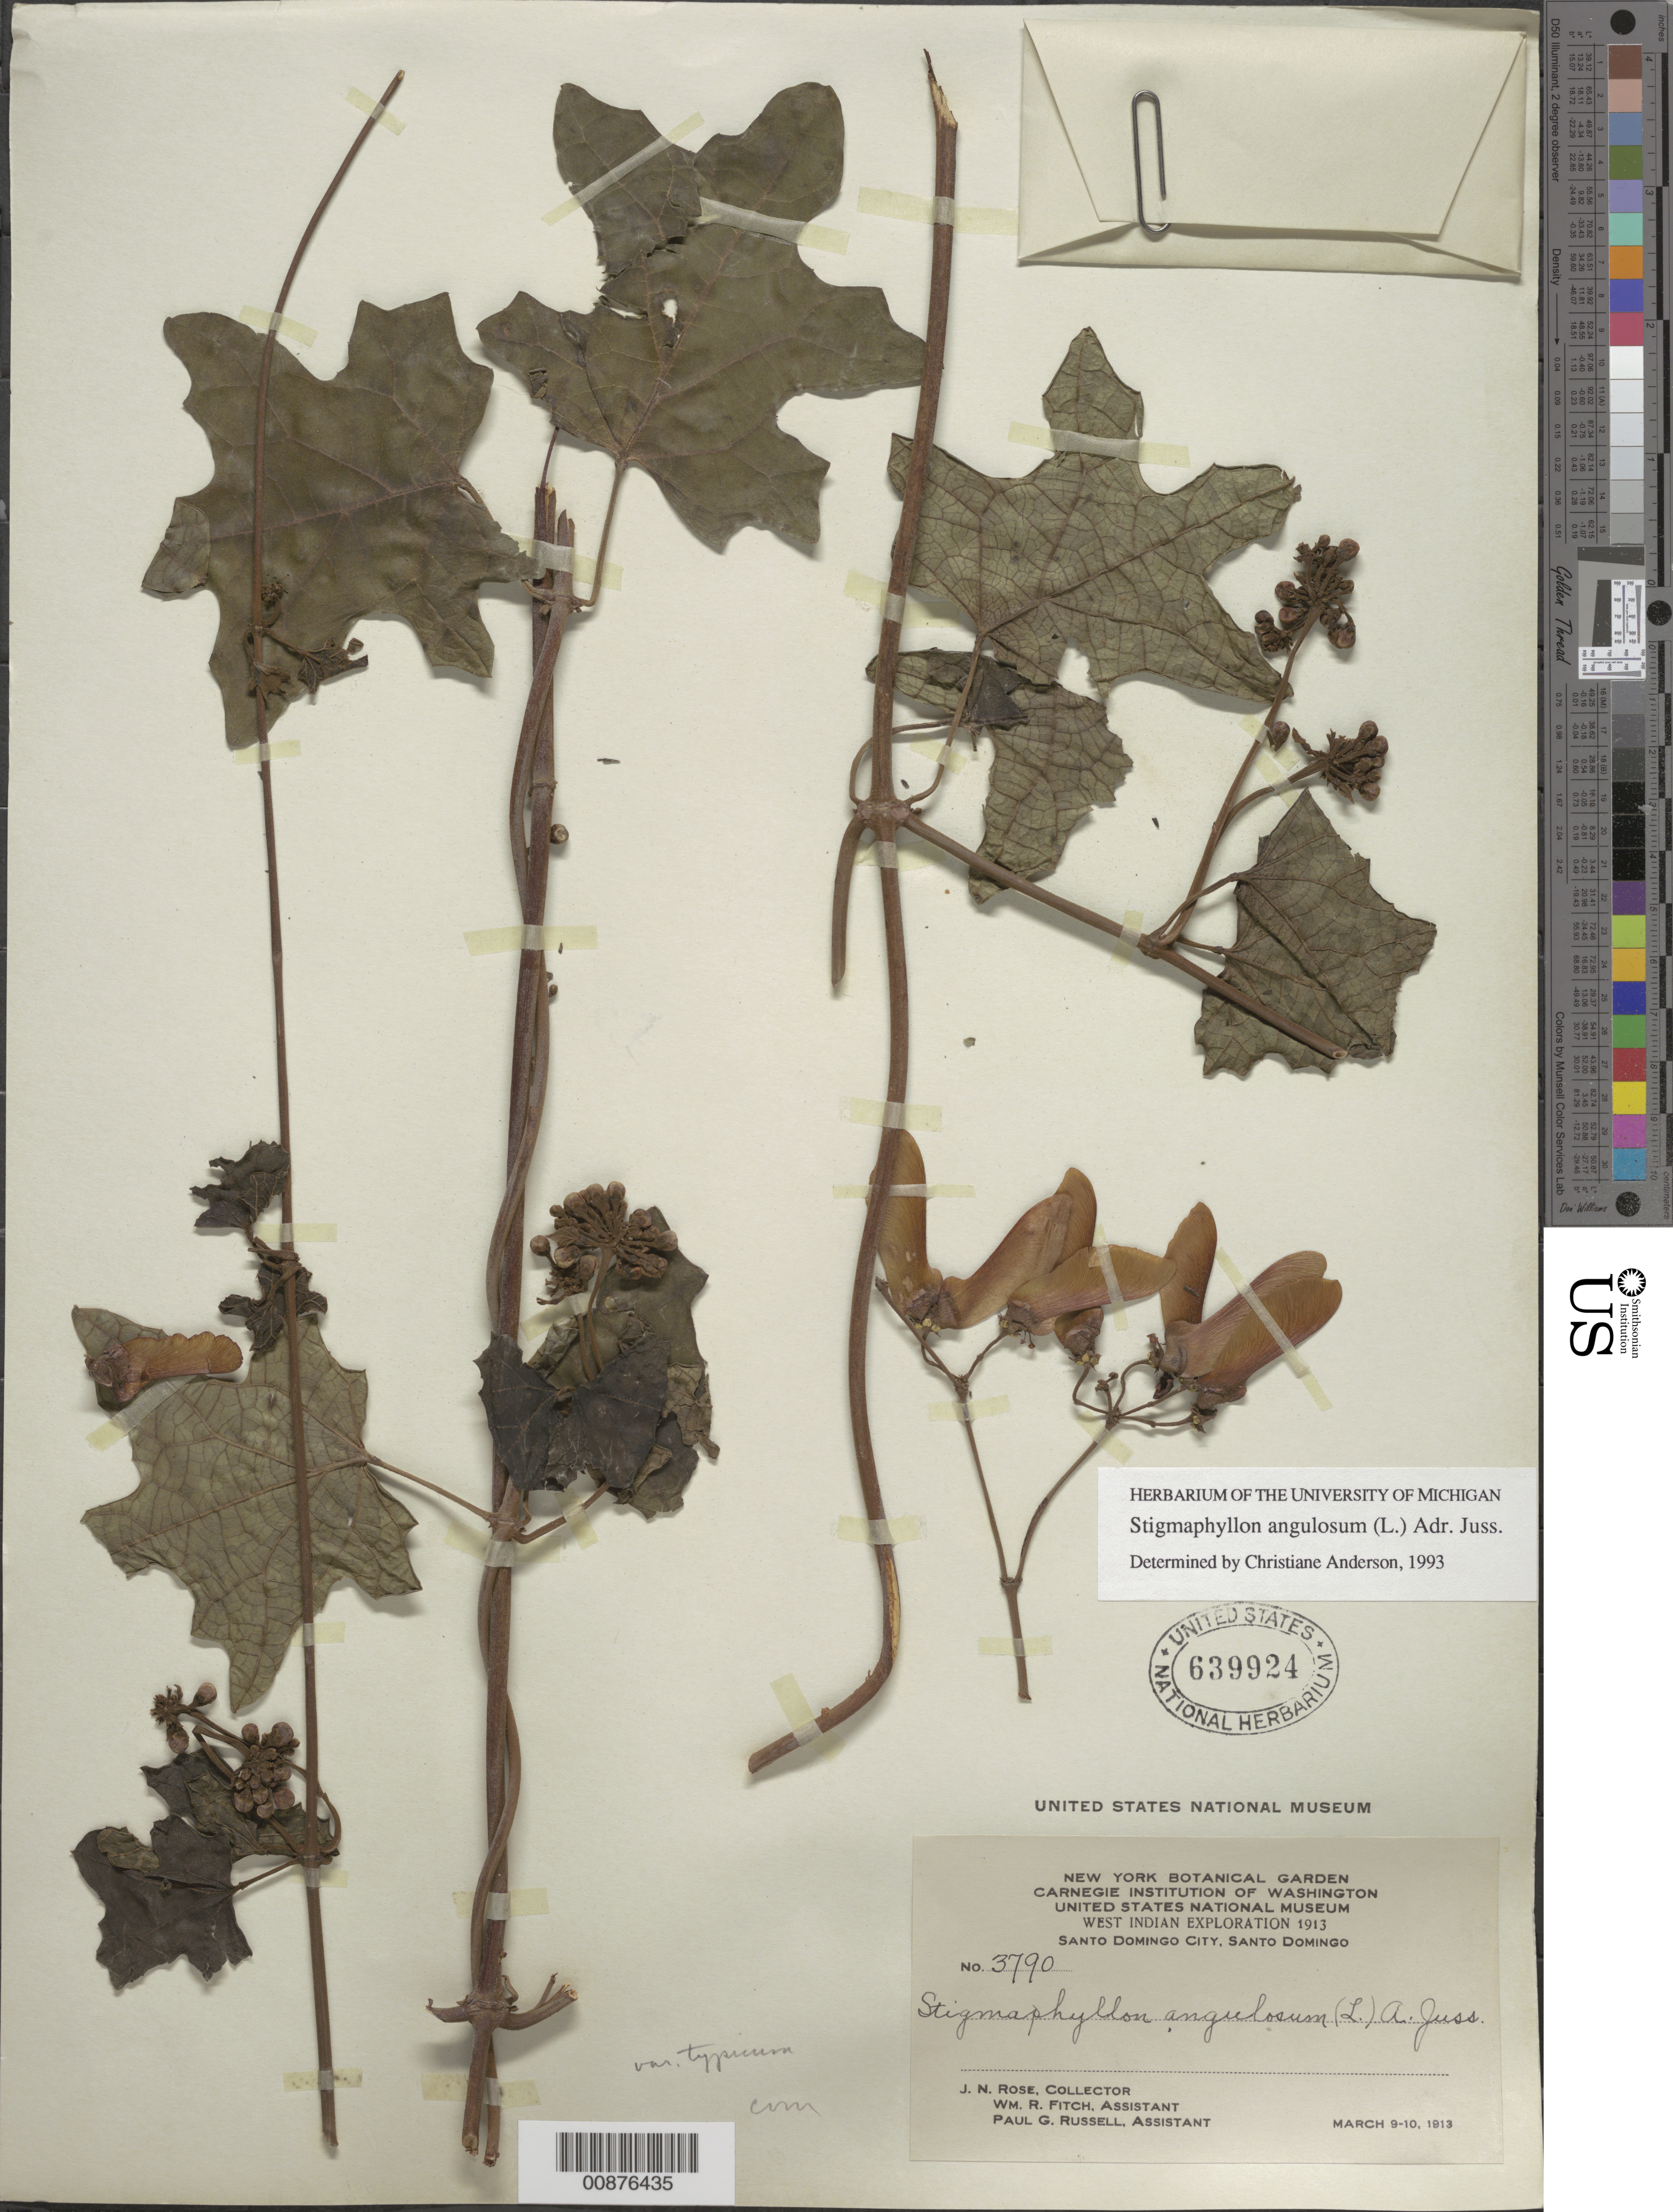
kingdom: Plantae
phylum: Tracheophyta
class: Magnoliopsida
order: Malpighiales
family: Malpighiaceae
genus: Stigmaphyllon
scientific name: Stigmaphyllon angulosum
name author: (L.) A. Juss.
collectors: J. N. Rose, W. R. Fitch & P. G. Russell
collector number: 3790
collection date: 1913-03-09/1913-03-10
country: Dominican Republic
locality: West Indian. Santo Domingo City, Santo Domingo.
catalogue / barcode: US 639924